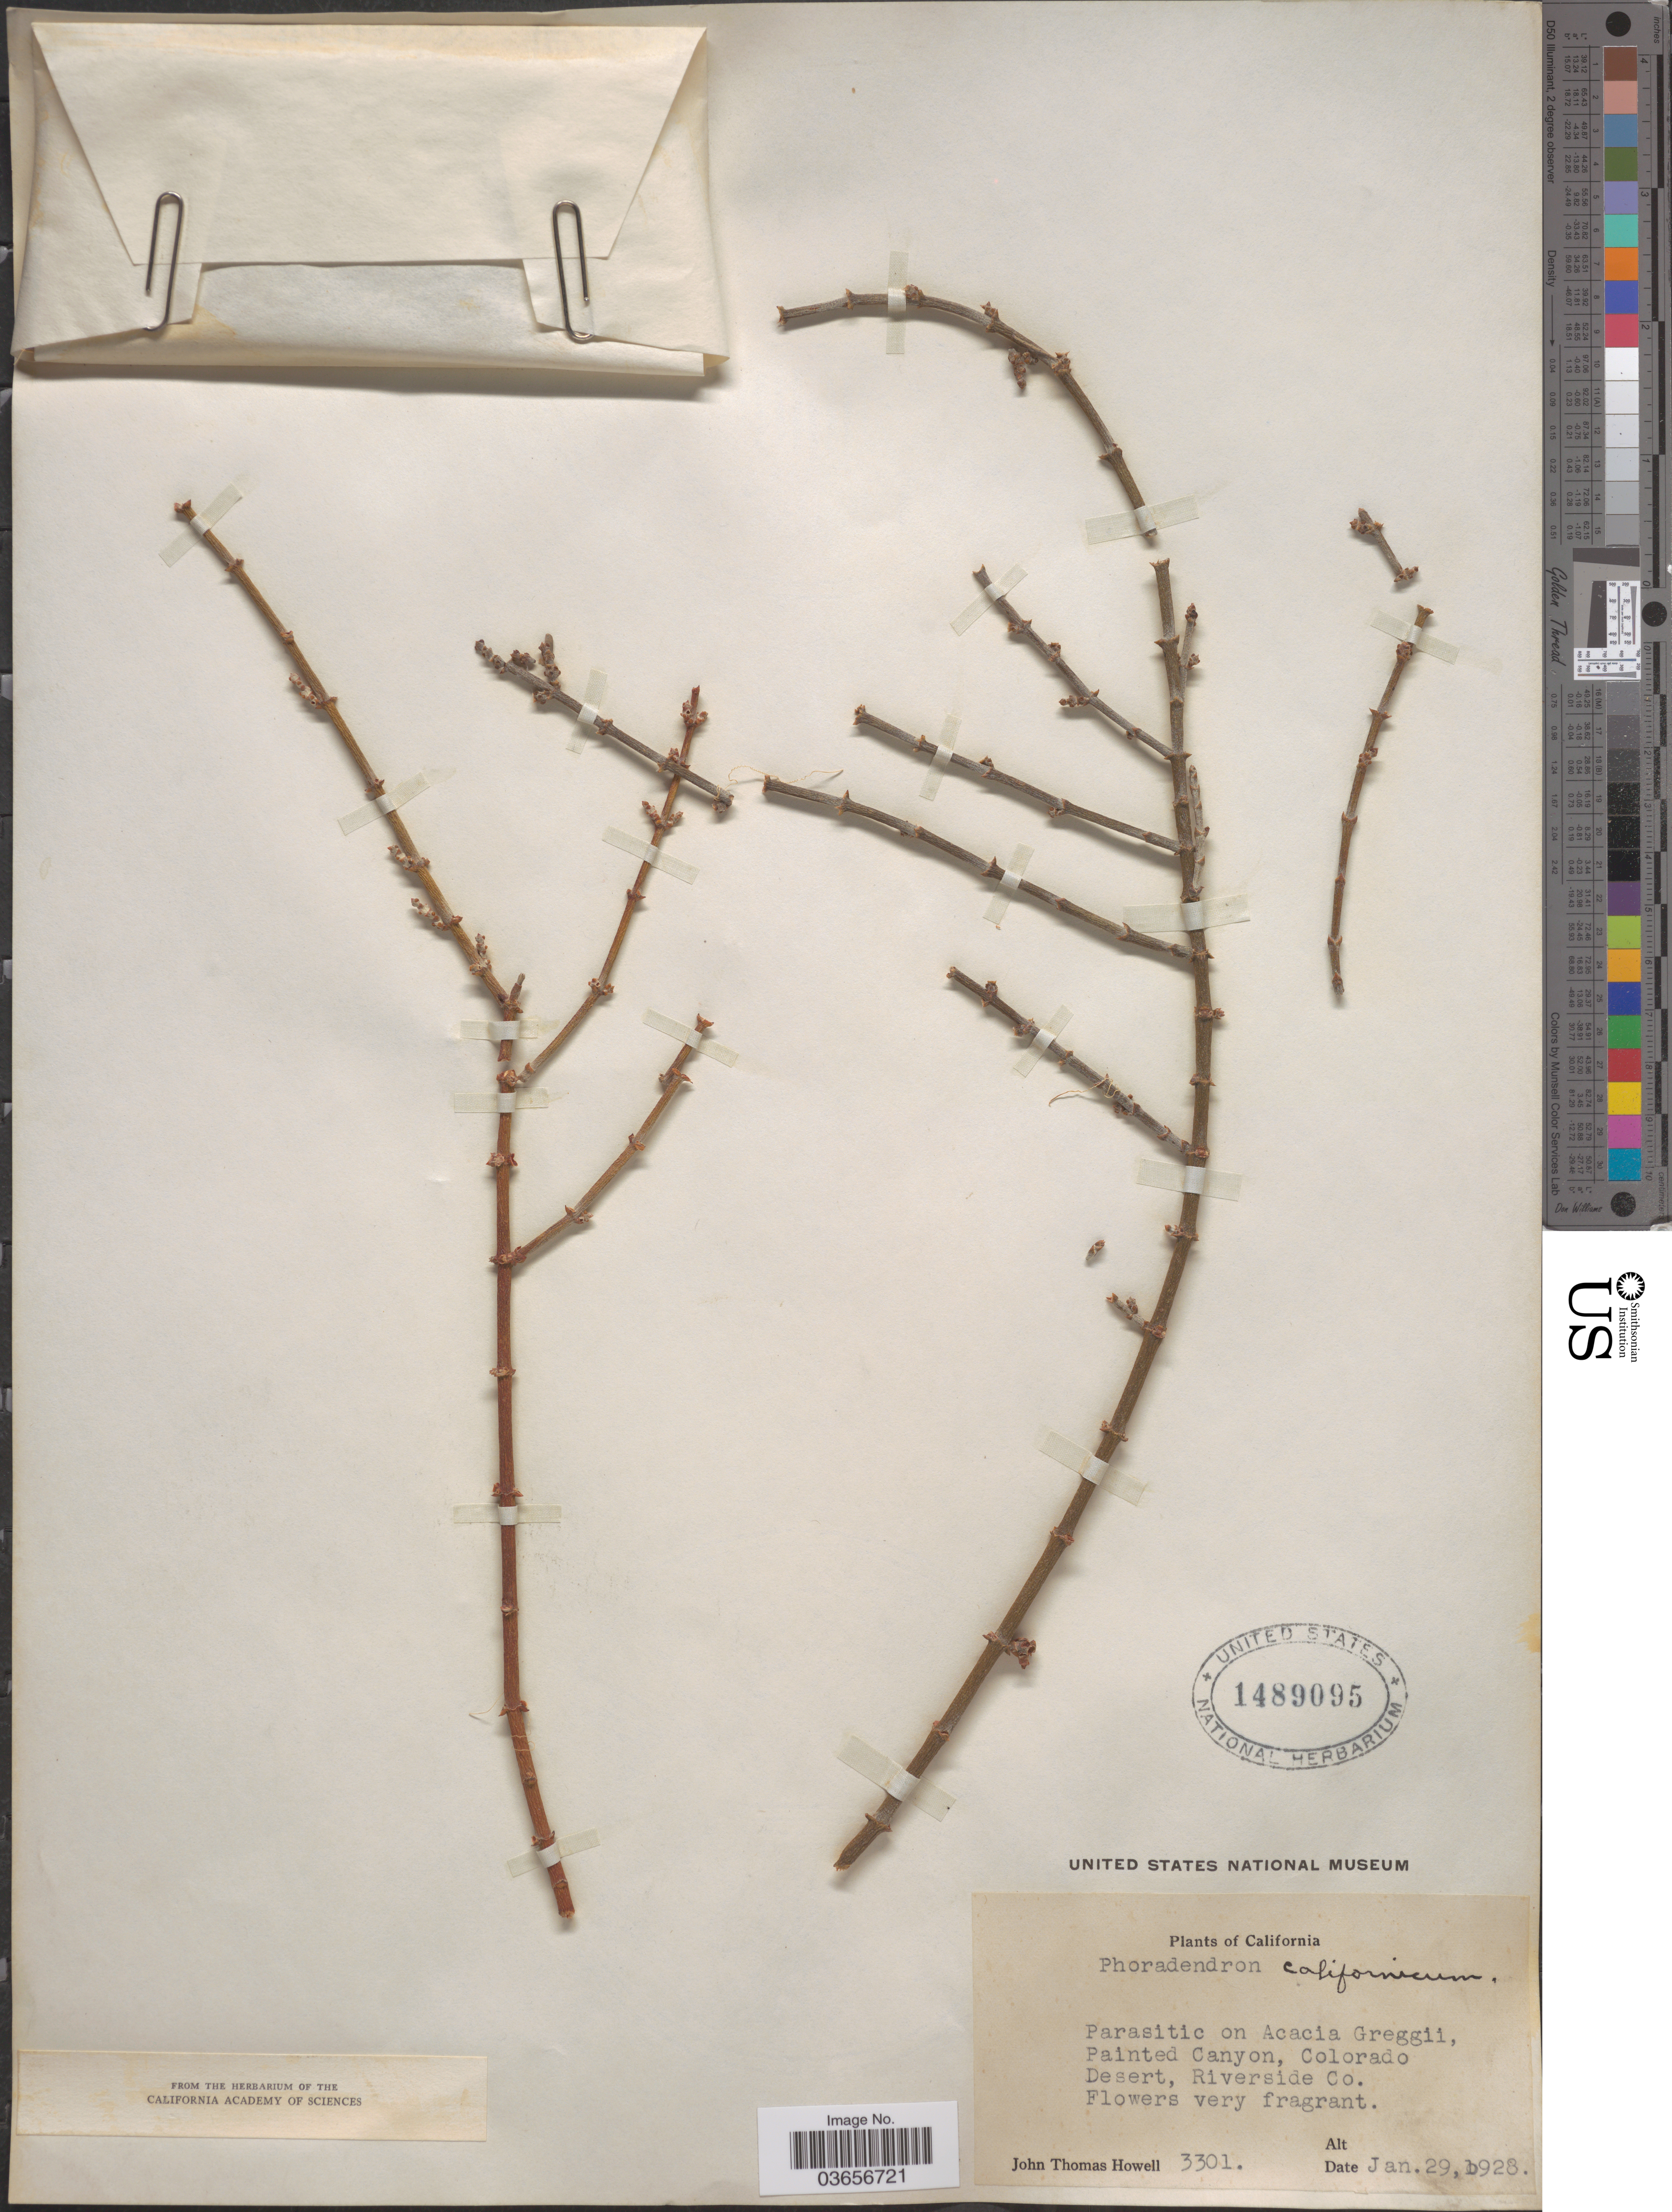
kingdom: Plantae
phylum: Tracheophyta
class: Magnoliopsida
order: Santalales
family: Viscaceae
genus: Phoradendron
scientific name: Phoradendron californicum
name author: Nutt.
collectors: J. T. Howell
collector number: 3301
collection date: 1928-01-29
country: United States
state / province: California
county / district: Riverside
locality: Painted Canyon, Colorado Desert, Riverside Co.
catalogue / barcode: US 1489095